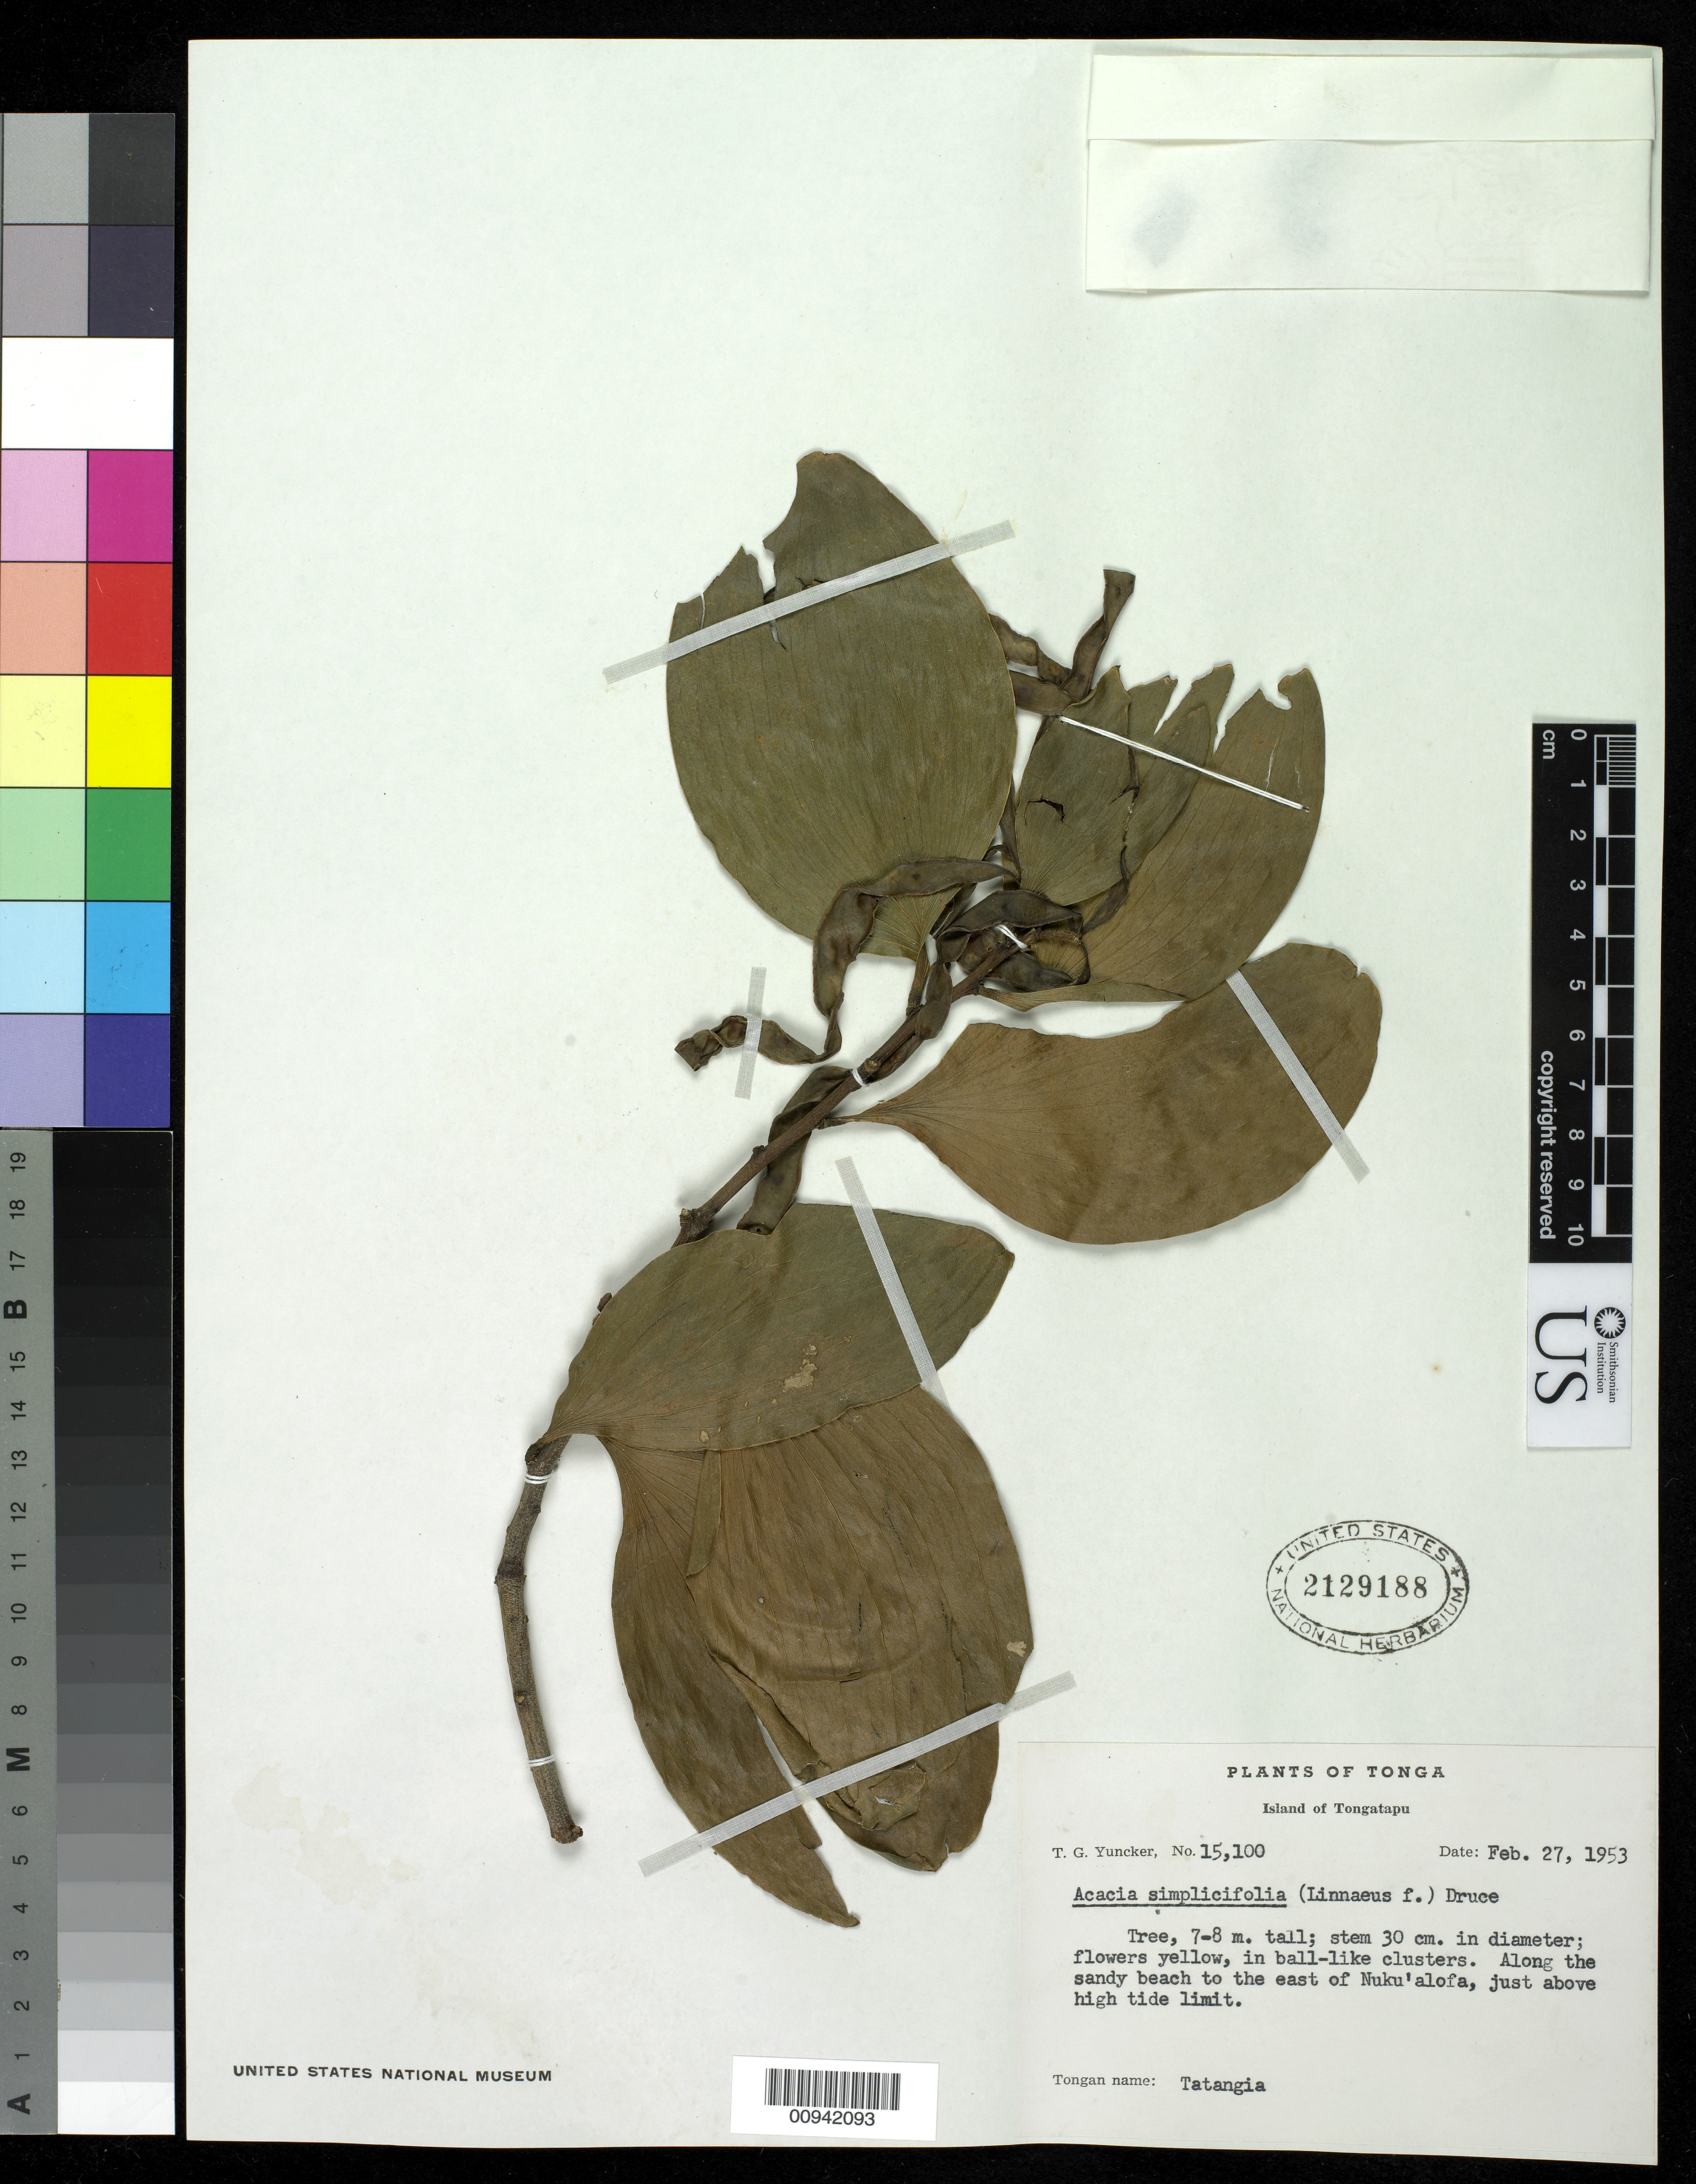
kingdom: Plantae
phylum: Tracheophyta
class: Magnoliopsida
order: Fabales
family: Fabaceae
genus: Acacia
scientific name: Acacia simplicifolia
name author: (L. f.) Schinz & Guillaumin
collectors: T. G. Yuncker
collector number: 15100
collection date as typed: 27 Feb 1953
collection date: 1953-02-27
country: Tonga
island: Tongatapu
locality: to the east of Nuku'alofa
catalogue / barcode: US 2129188